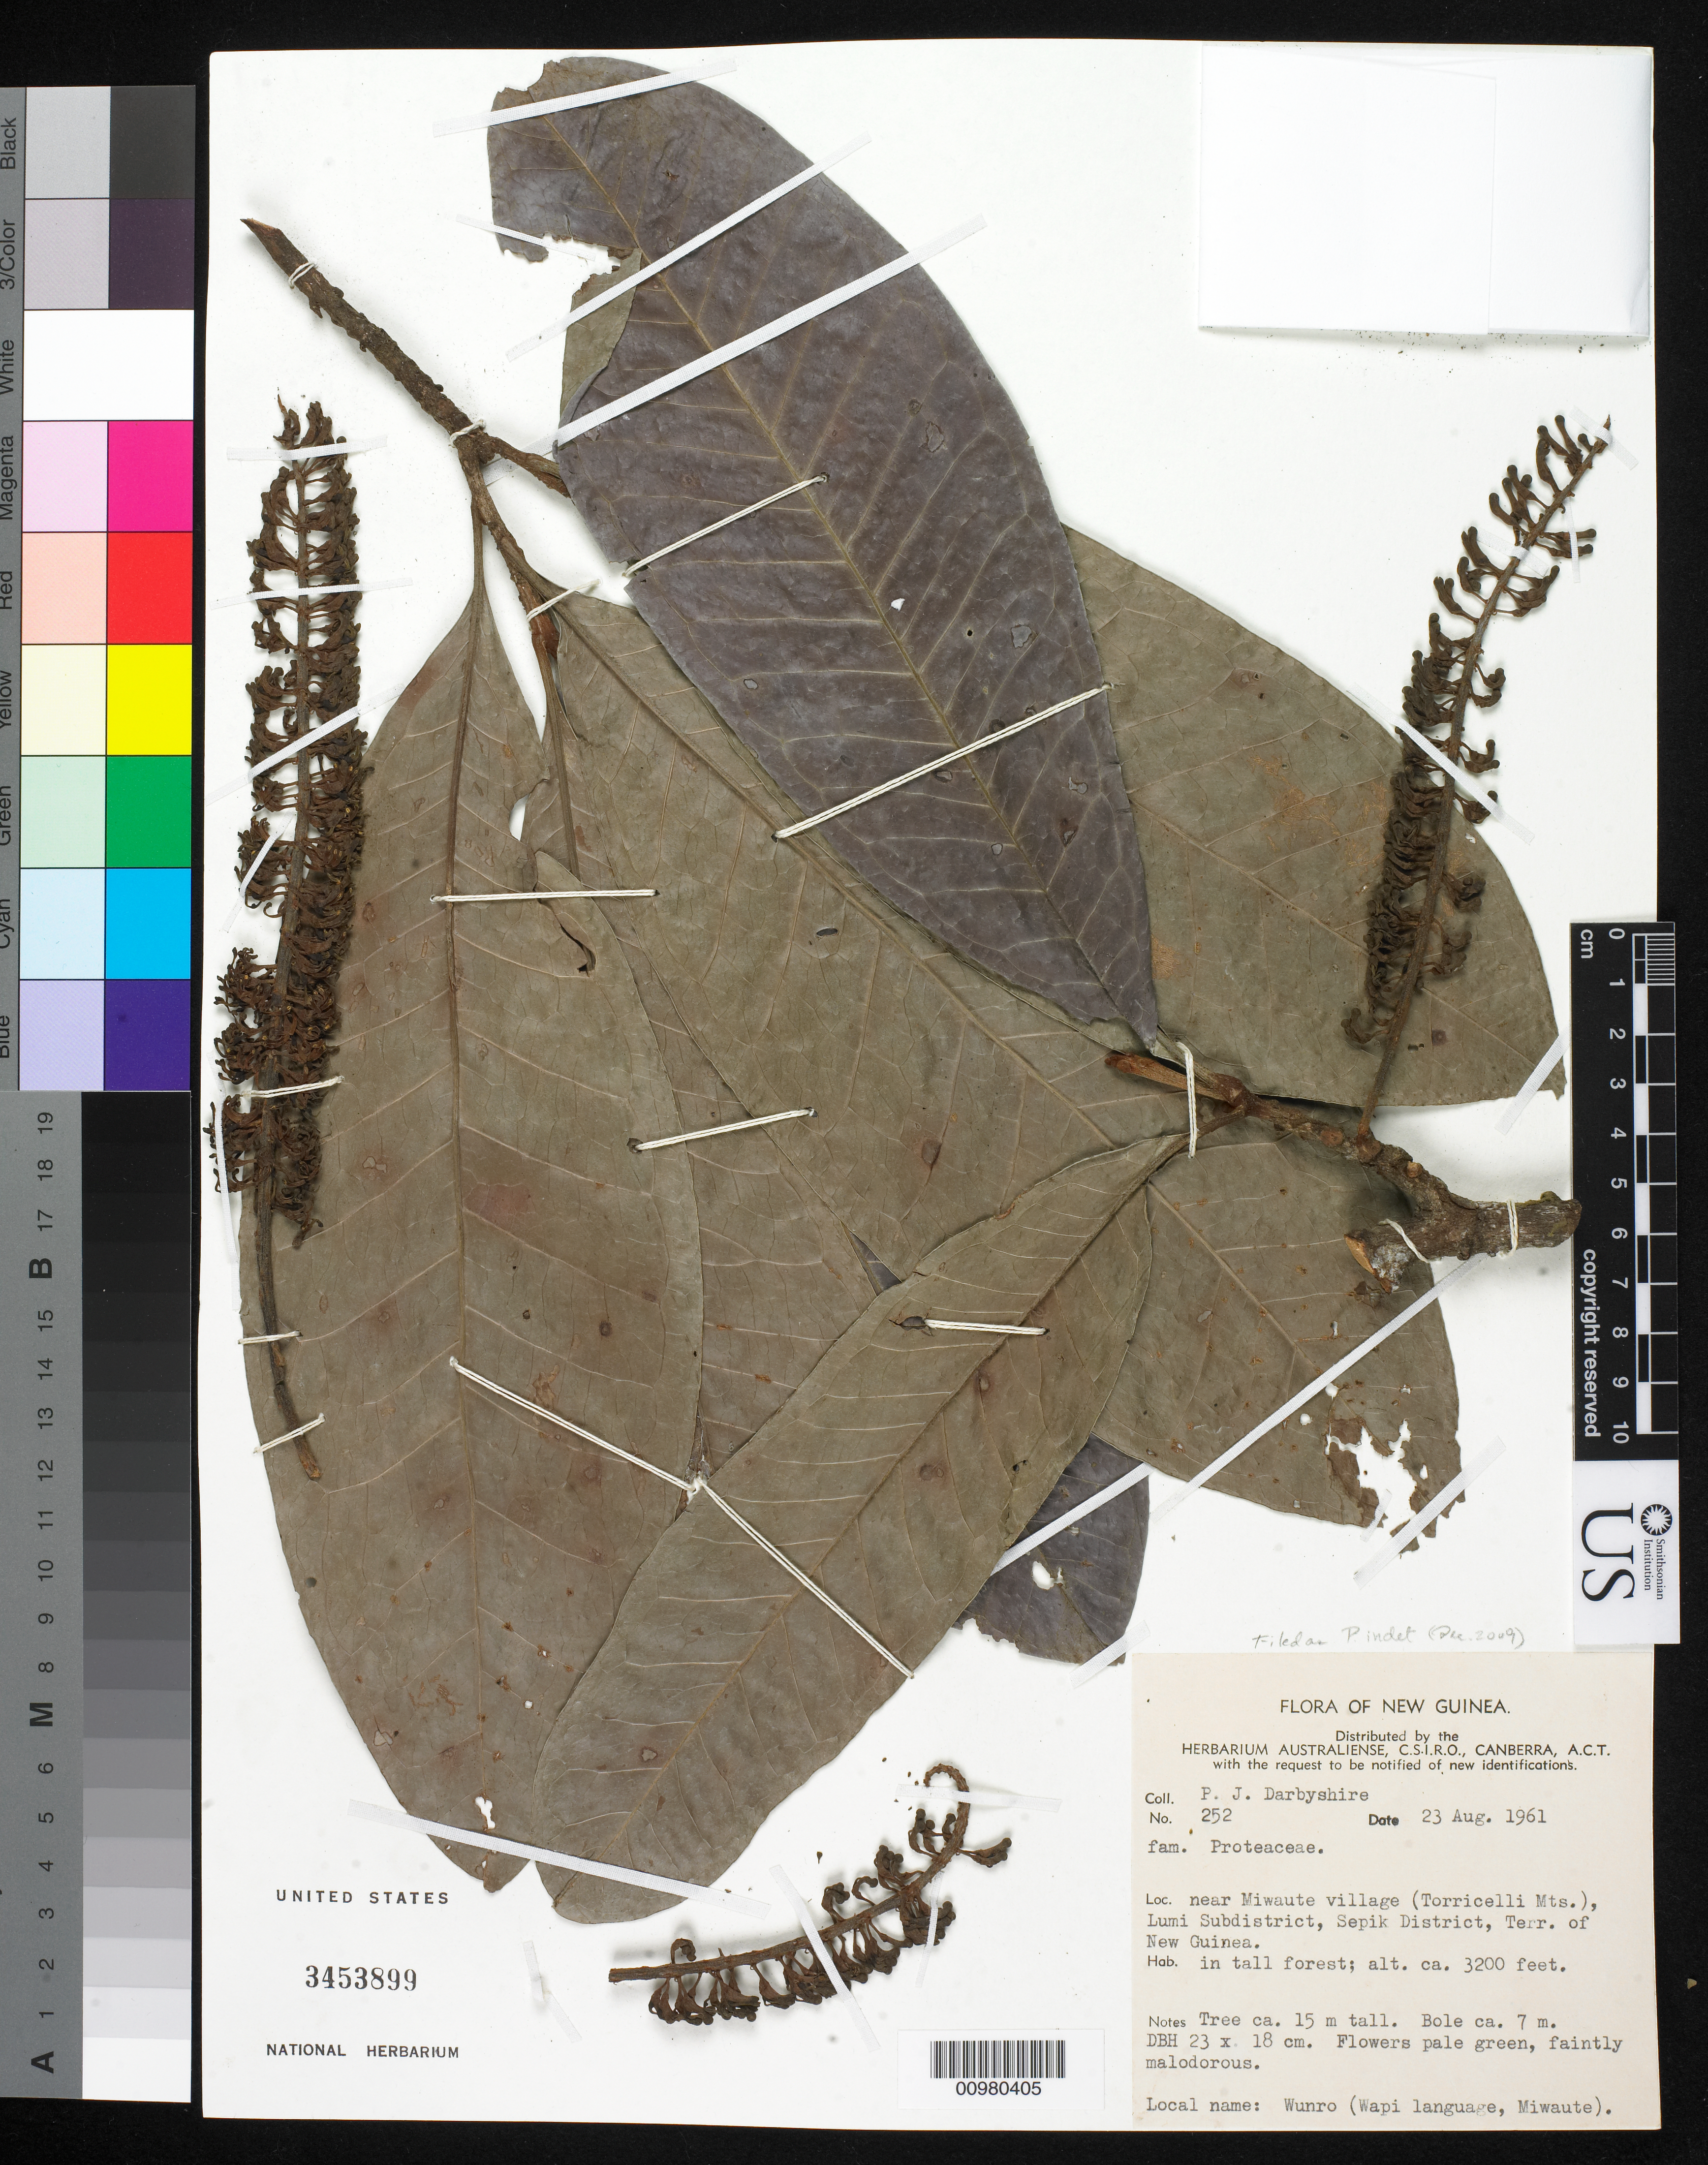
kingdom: Plantae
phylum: Tracheophyta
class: Magnoliopsida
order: Proteales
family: Proteaceae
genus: Finschia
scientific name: Finschia chloroxantha var. chloroxantha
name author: Diels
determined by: Sleumer, H. O.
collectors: P. Darbyshire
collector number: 252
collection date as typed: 23 Aug 1961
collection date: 1961-08-23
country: Papua New Guinea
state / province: Sandaun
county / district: Lumi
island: New Guinea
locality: Near Miwaute Village (Torricelli Mts), Lumi Subdistrict, Sepik District, Terr. of New Guinea. Tall forest.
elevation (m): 975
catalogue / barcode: US 3453899